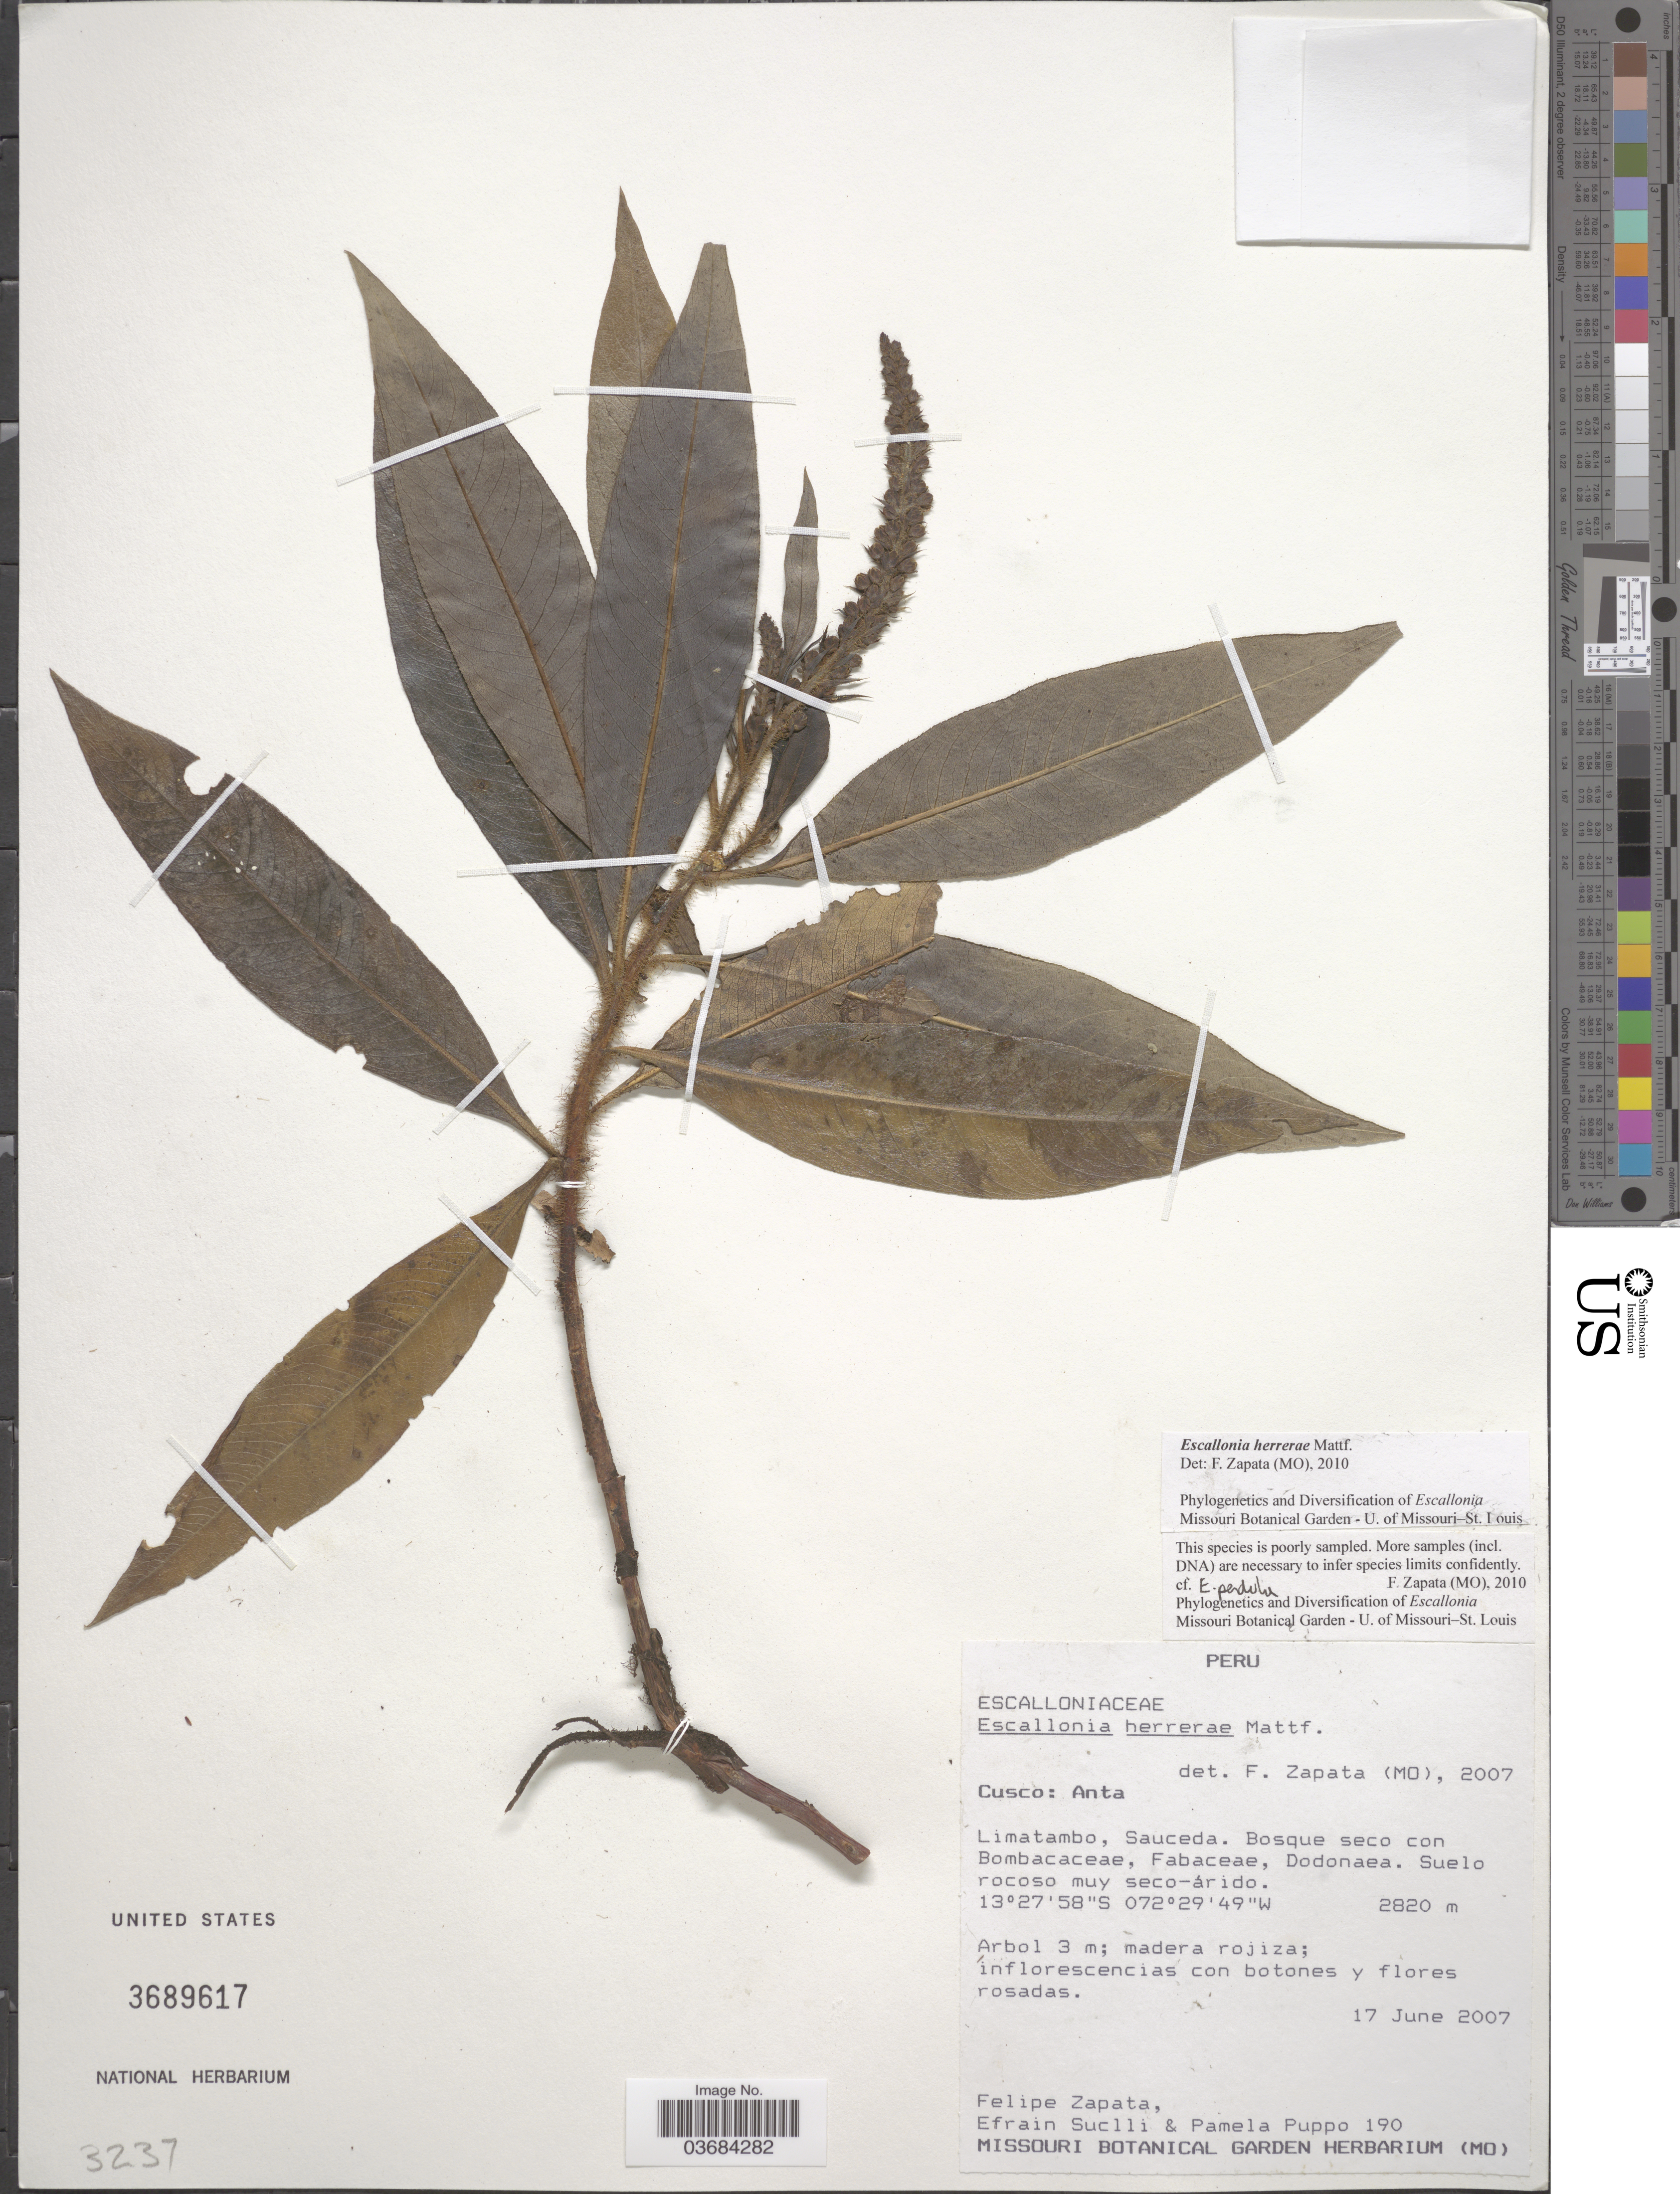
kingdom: Plantae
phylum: Tracheophyta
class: Magnoliopsida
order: Escalloniales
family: Escalloniaceae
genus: Escallonia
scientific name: Escallonia herrerae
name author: Mattf.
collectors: F. Zapata, E. Suclli & P. Puppo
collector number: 190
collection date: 2007-06-17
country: Peru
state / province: Cusco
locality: Anta. Limatambo, Sauceda.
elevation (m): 2820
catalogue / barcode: US 3689617